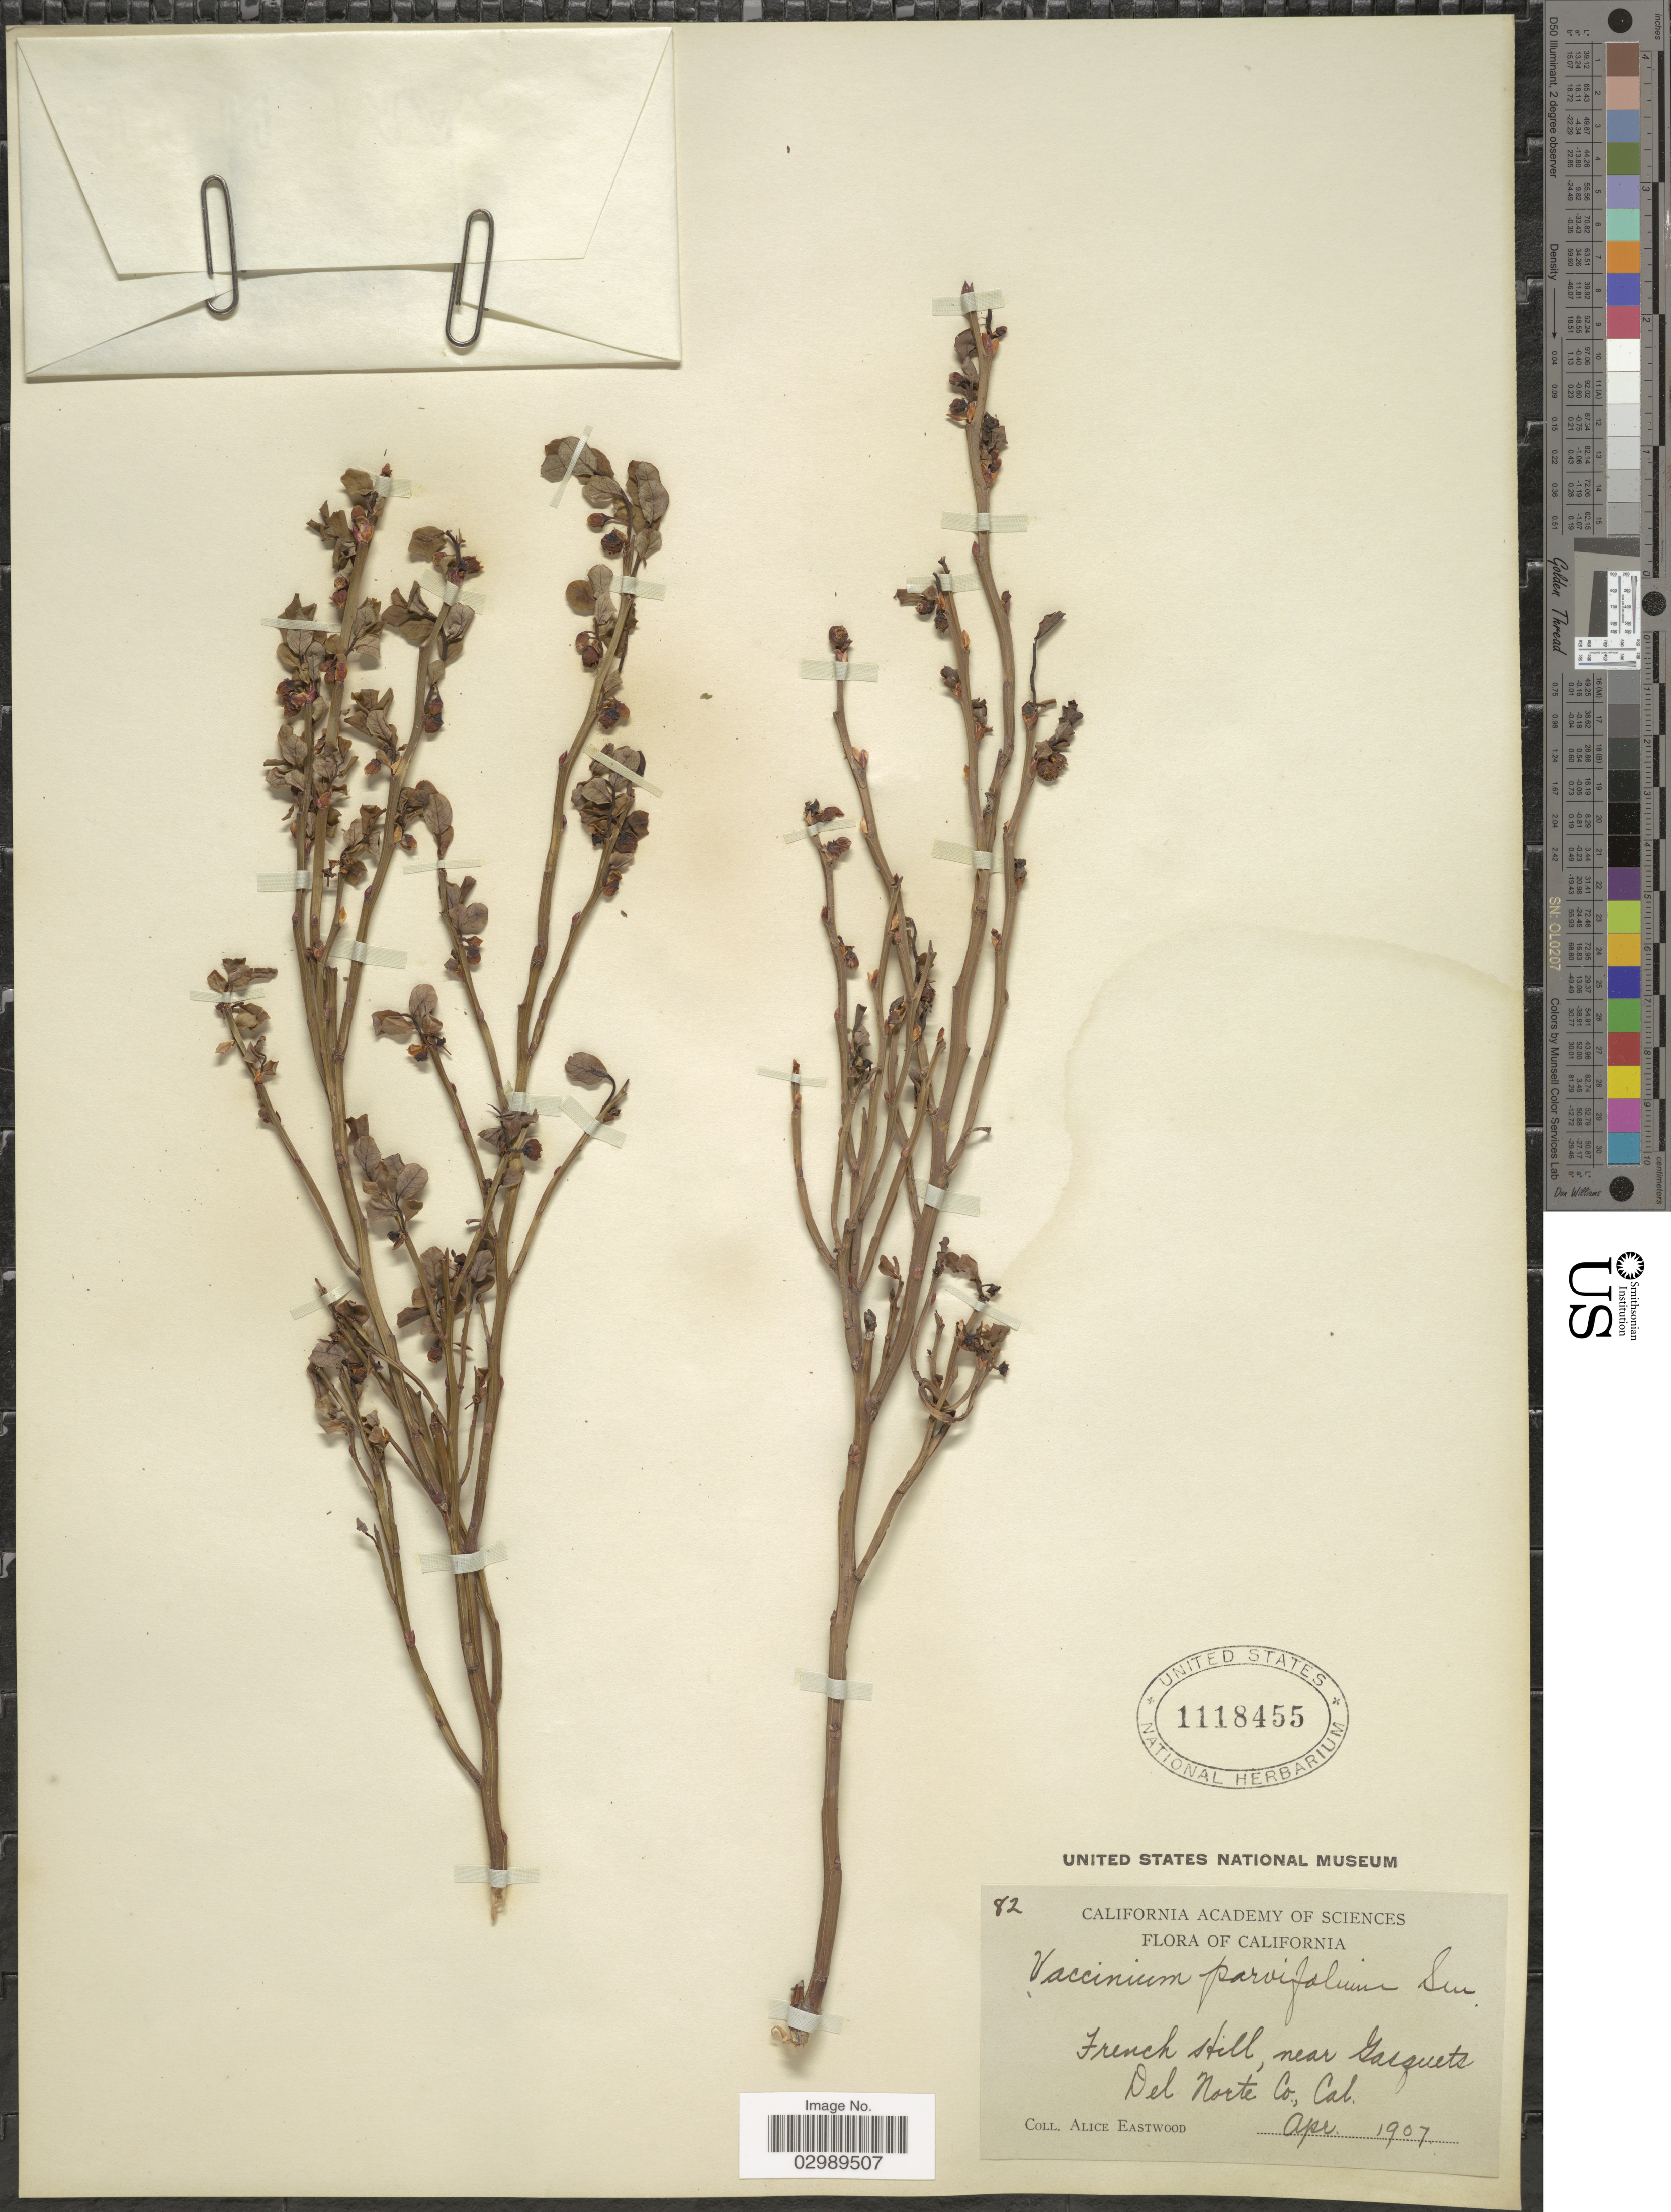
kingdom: Plantae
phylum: Tracheophyta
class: Magnoliopsida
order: Ericales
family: Ericaceae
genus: Vaccinium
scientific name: Vaccinium parvifolium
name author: Small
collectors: A. Eastwood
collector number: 82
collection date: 1907-04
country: United States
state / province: California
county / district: Del Norte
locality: French Hill, near Gasquets, Del Norte Co.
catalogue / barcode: US 1118455